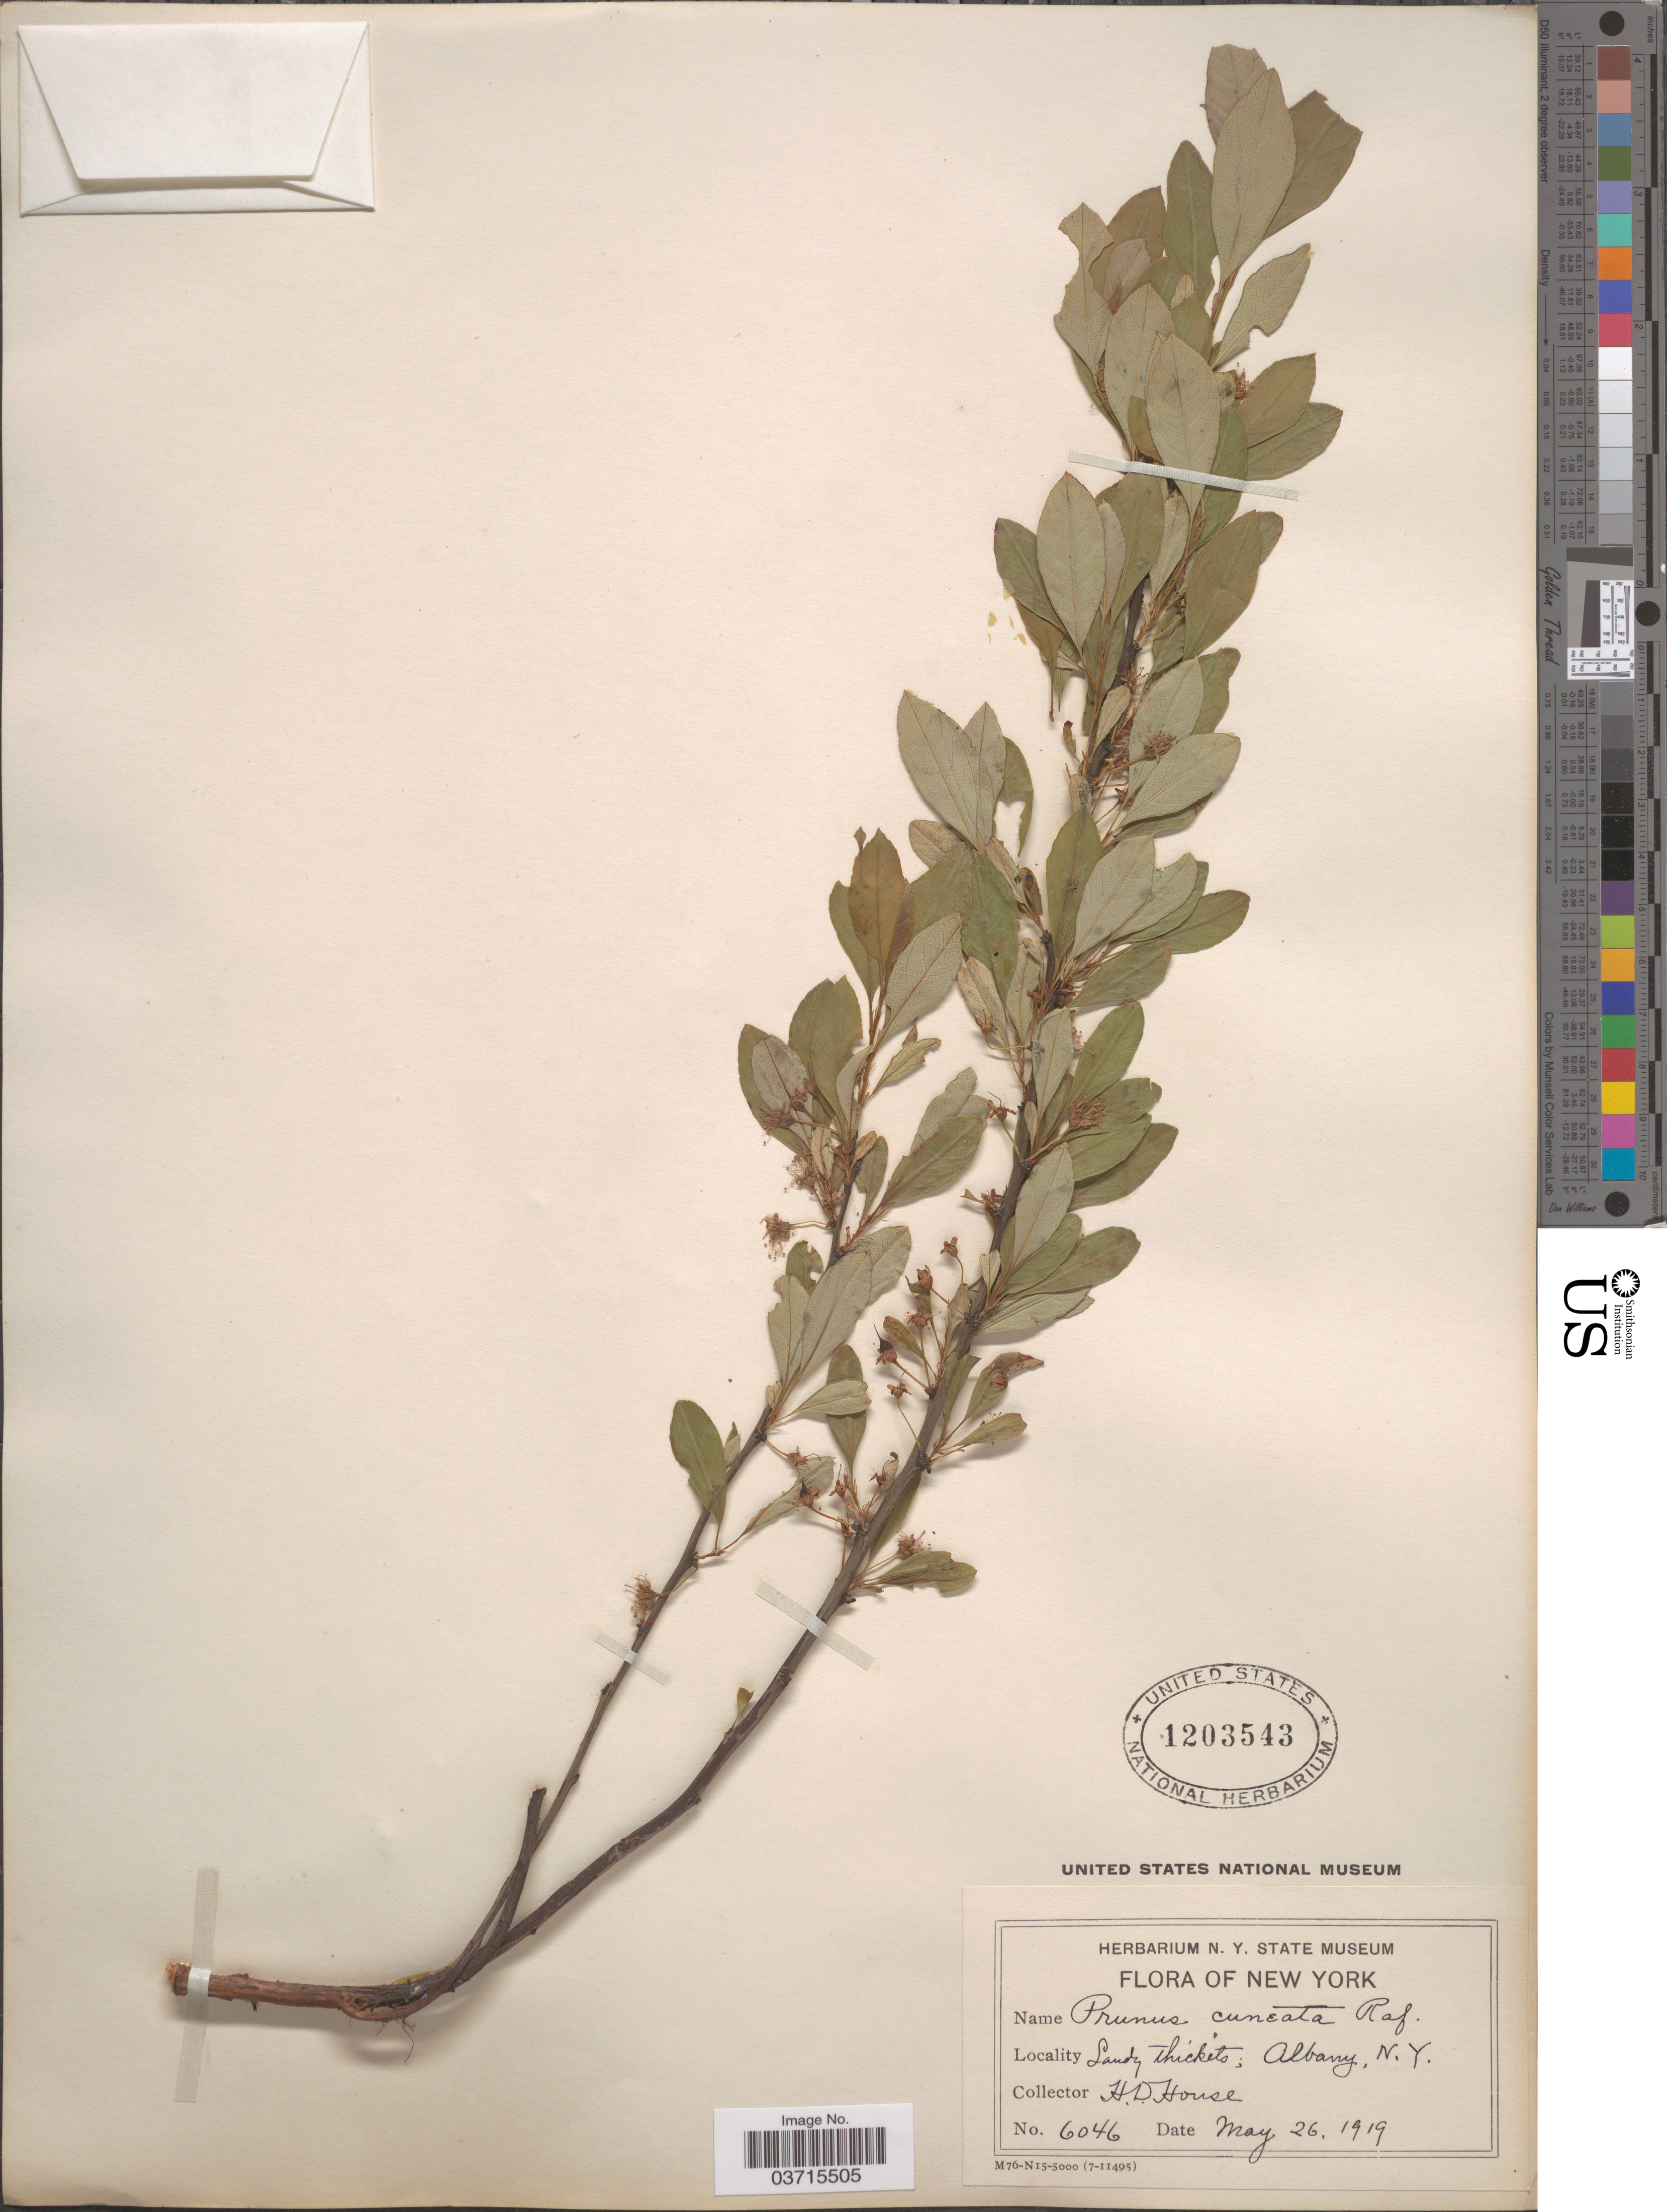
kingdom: Plantae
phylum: Tracheophyta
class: Magnoliopsida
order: Rosales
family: Rosaceae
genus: Prunus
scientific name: Prunus cuneata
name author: Raf.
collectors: H. D. House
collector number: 6046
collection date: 1919-05-26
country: United States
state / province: New York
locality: Sandy thickets; Albany.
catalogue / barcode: US 1203543